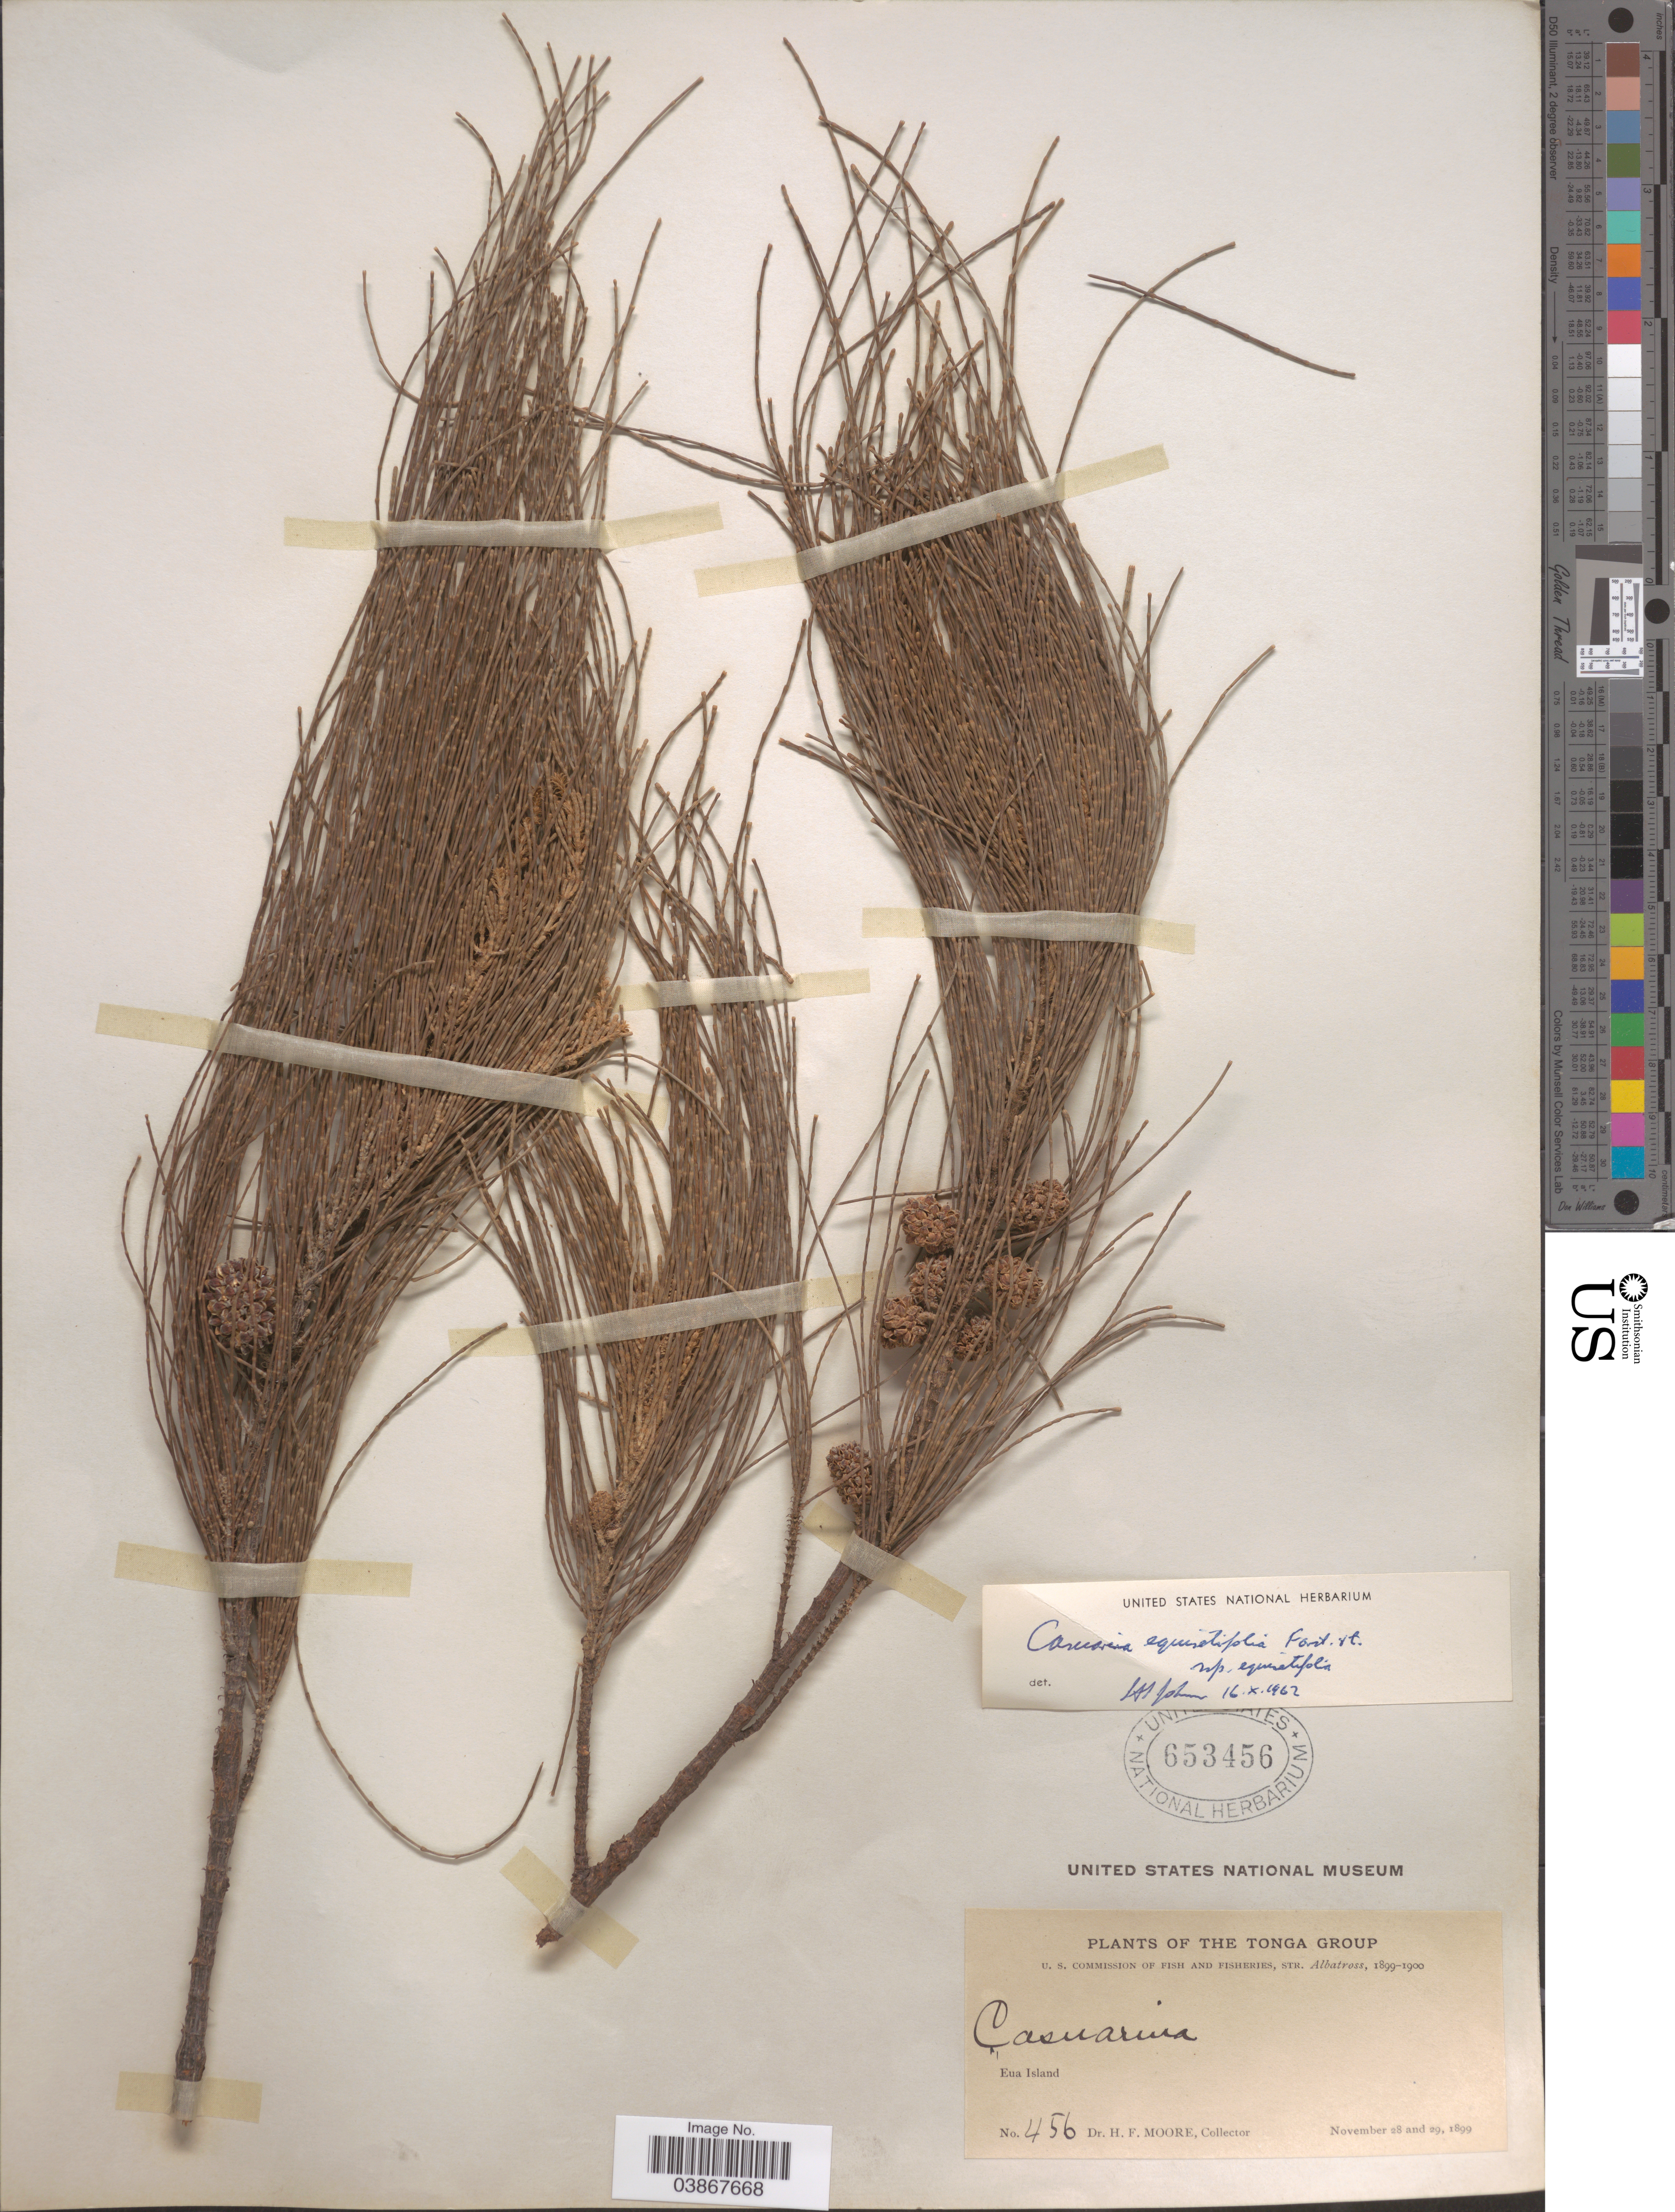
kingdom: Plantae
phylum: Tracheophyta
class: Magnoliopsida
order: Fagales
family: Casuarinaceae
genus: Casuarina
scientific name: Casuarina equisetifolia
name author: L.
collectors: H. F. Moore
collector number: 456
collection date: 1899-11-28/1899-11-29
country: Tonga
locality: Tonga Group. Eua Island.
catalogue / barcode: US 653456